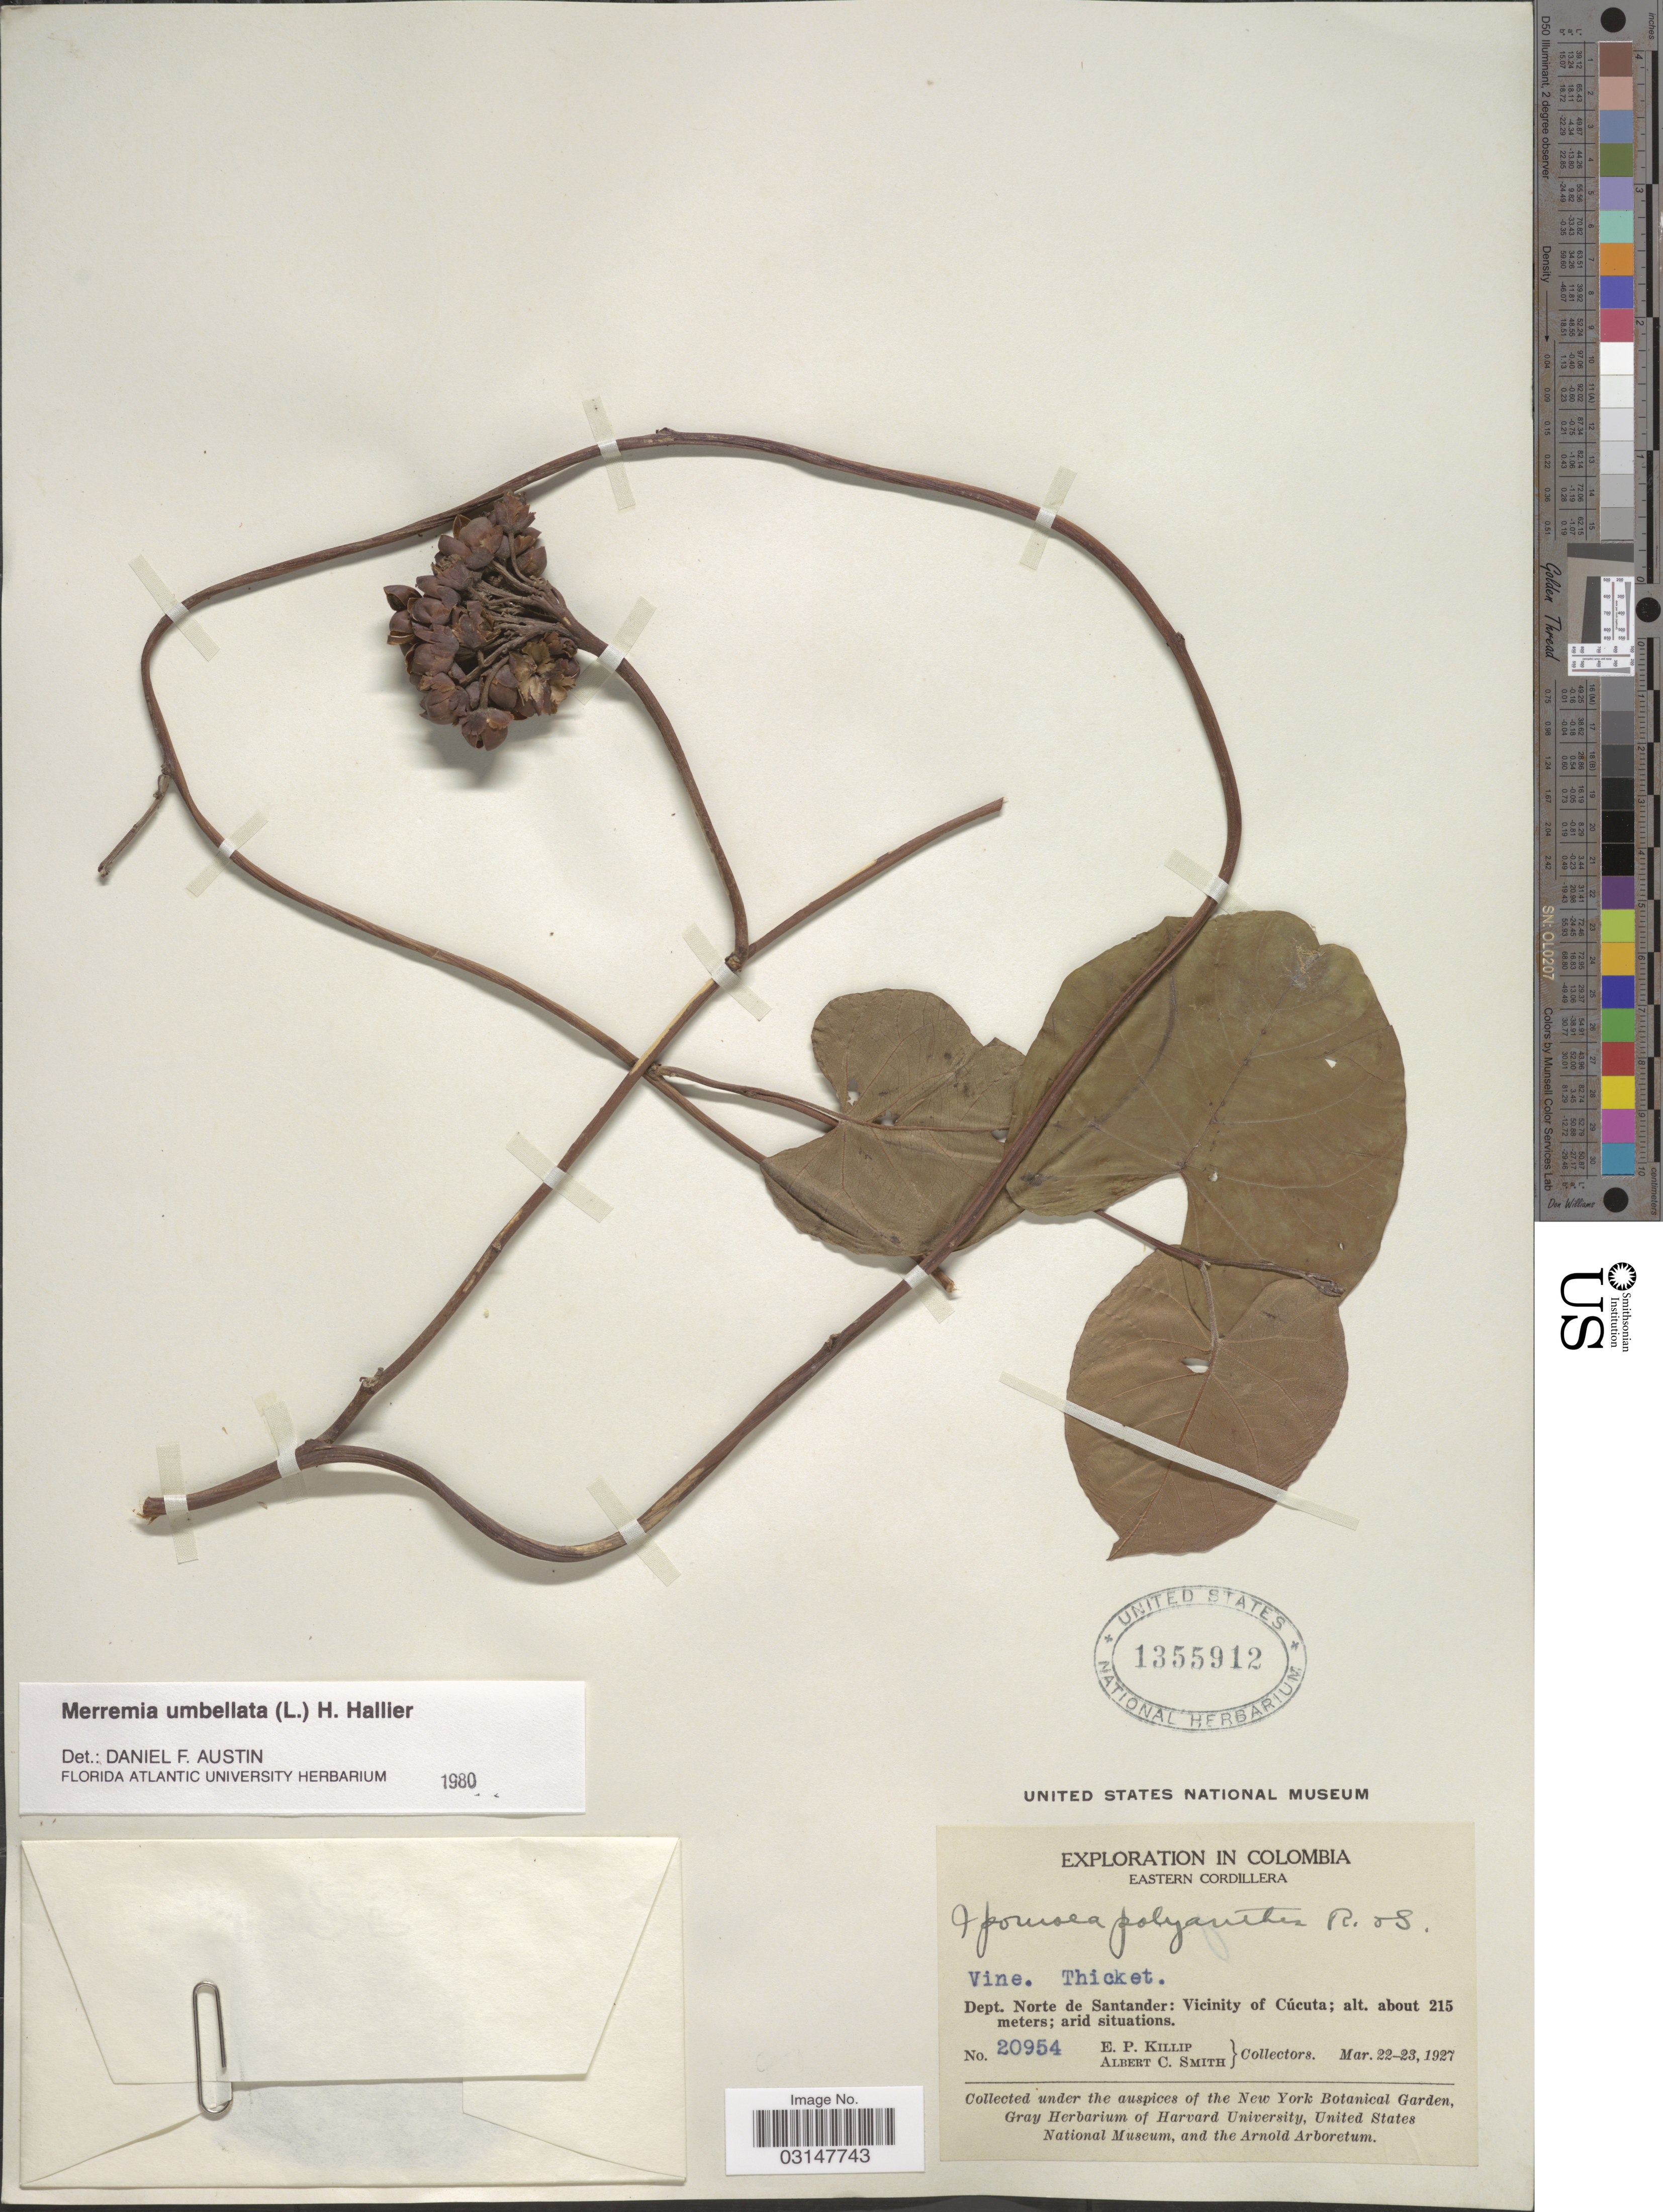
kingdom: Plantae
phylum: Tracheophyta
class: Magnoliopsida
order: Solanales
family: Convolvulaceae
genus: Camonea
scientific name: Camonea umbellata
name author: (L.) A. R. Simões & Staples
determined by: Strong, Mark T., (BOT), Smithsonian Institution - National Museum of Natural History (UNITED STATES)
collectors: E. P. Killip & A. C. Smith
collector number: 20954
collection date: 1927-03-22/1927-03-23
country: Colombia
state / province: Norte de Santander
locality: Eastern Cordillera. Dept. Norte de Santander: Vicinity of Cúcuta.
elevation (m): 215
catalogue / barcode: US 1355912